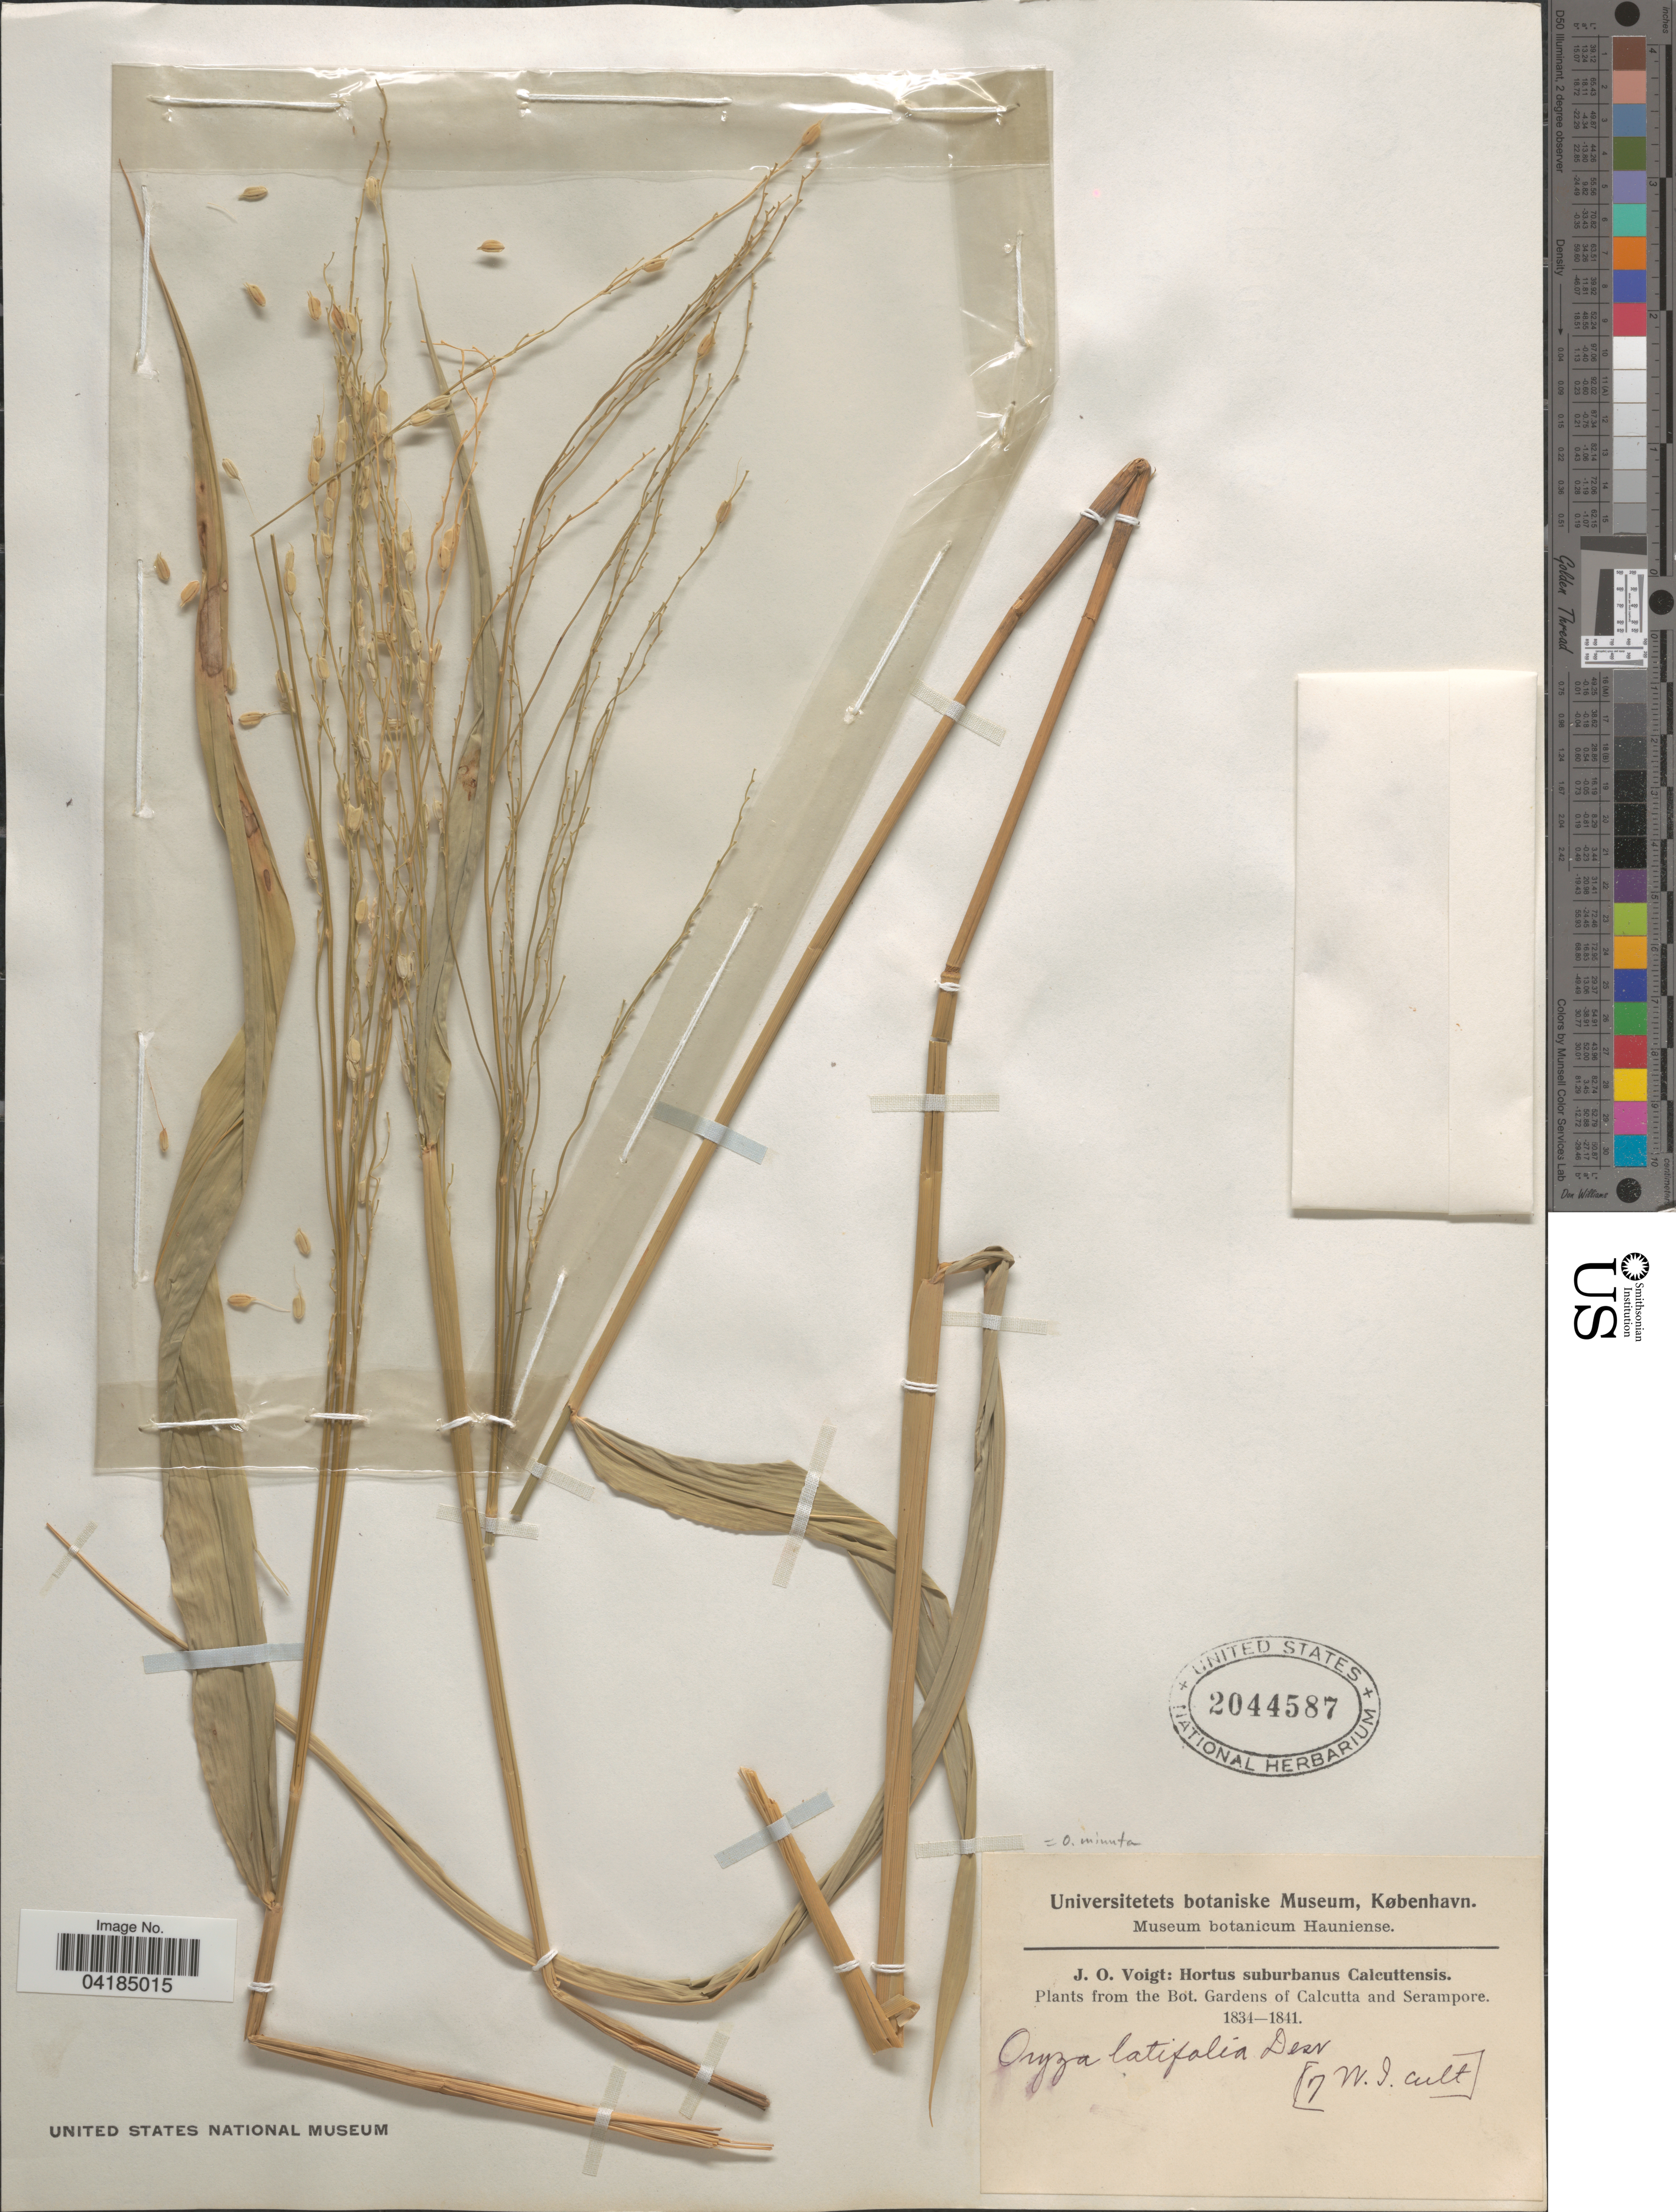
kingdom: Plantae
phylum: Tracheophyta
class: Liliopsida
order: Poales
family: Poaceae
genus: Oryza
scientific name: Oryza latifolia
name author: Desv.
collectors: J. O. Voigt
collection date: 1834/1841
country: India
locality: The Bot. Gardens of Calcutta and Serampore.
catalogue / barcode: US 2044587